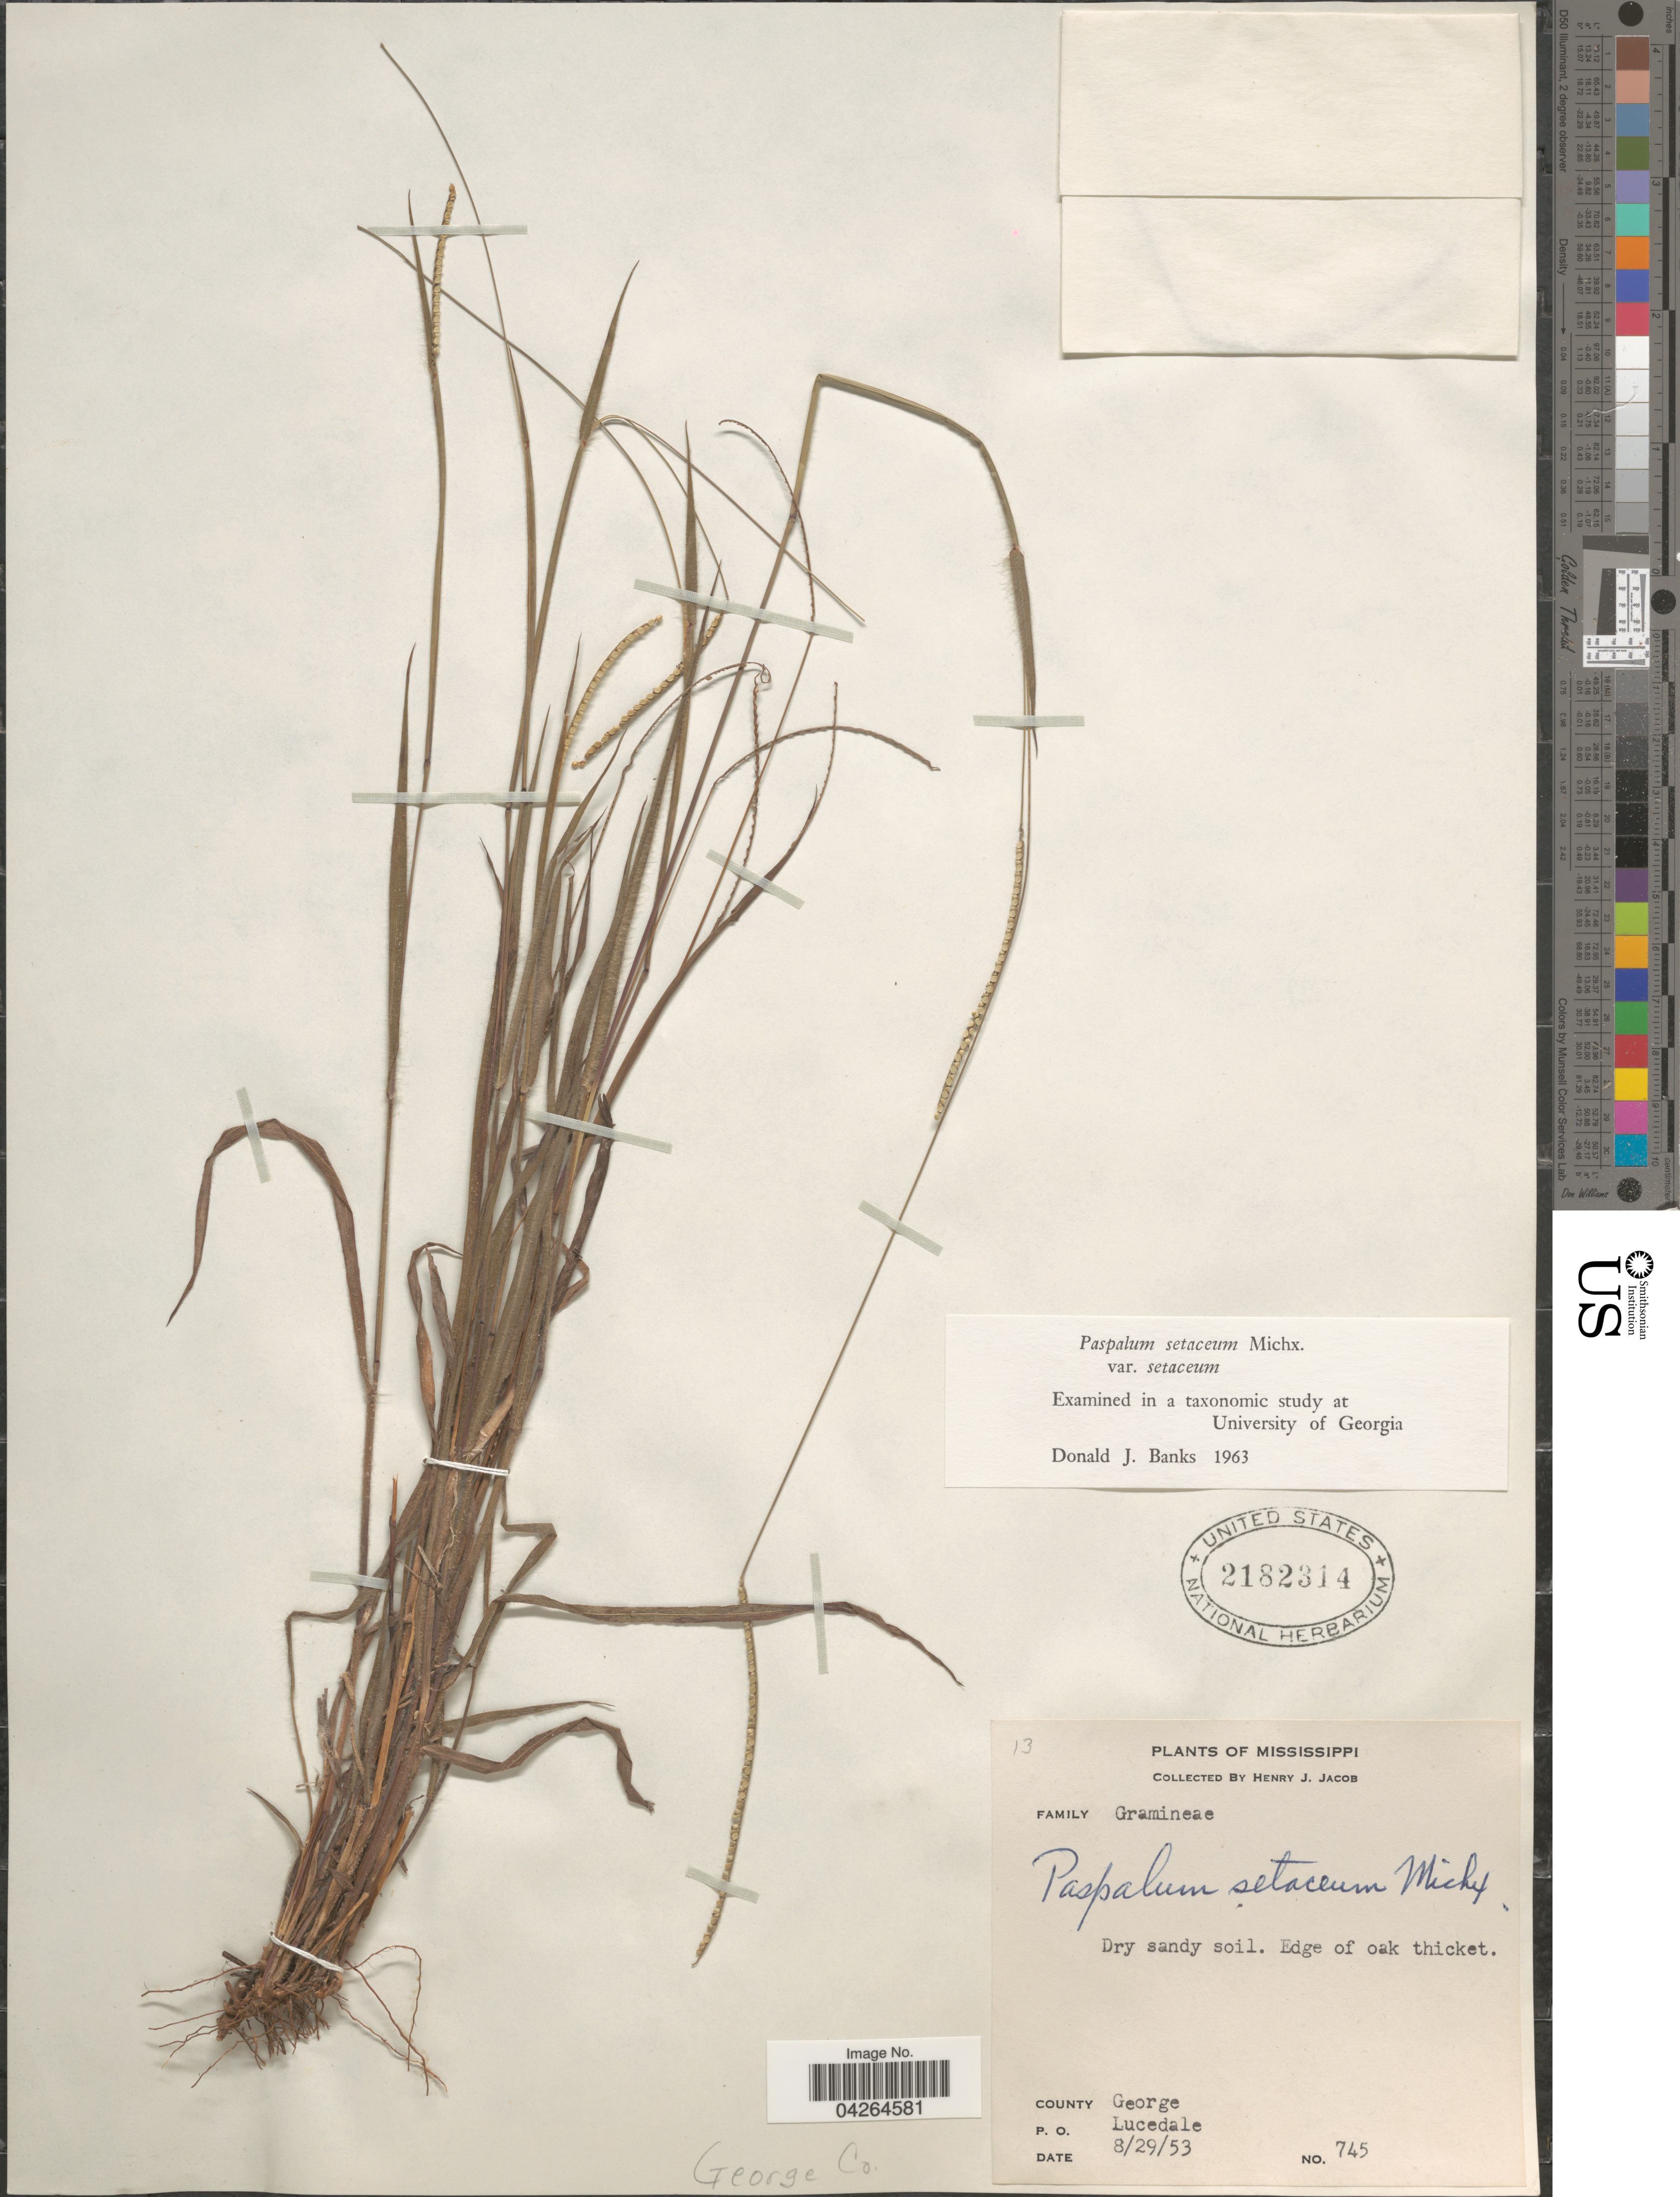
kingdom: Plantae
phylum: Tracheophyta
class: Liliopsida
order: Poales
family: Poaceae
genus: Paspalum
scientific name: Paspalum setaceum var. setaceum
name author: Michx.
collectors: H. Jacob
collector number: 745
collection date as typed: Transcribed d/m/y: 29/8/53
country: United States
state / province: Mississippi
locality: Dry sandy soil. Edge of oak thicket. County George. P. O. Lucedale.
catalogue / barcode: US 2182314